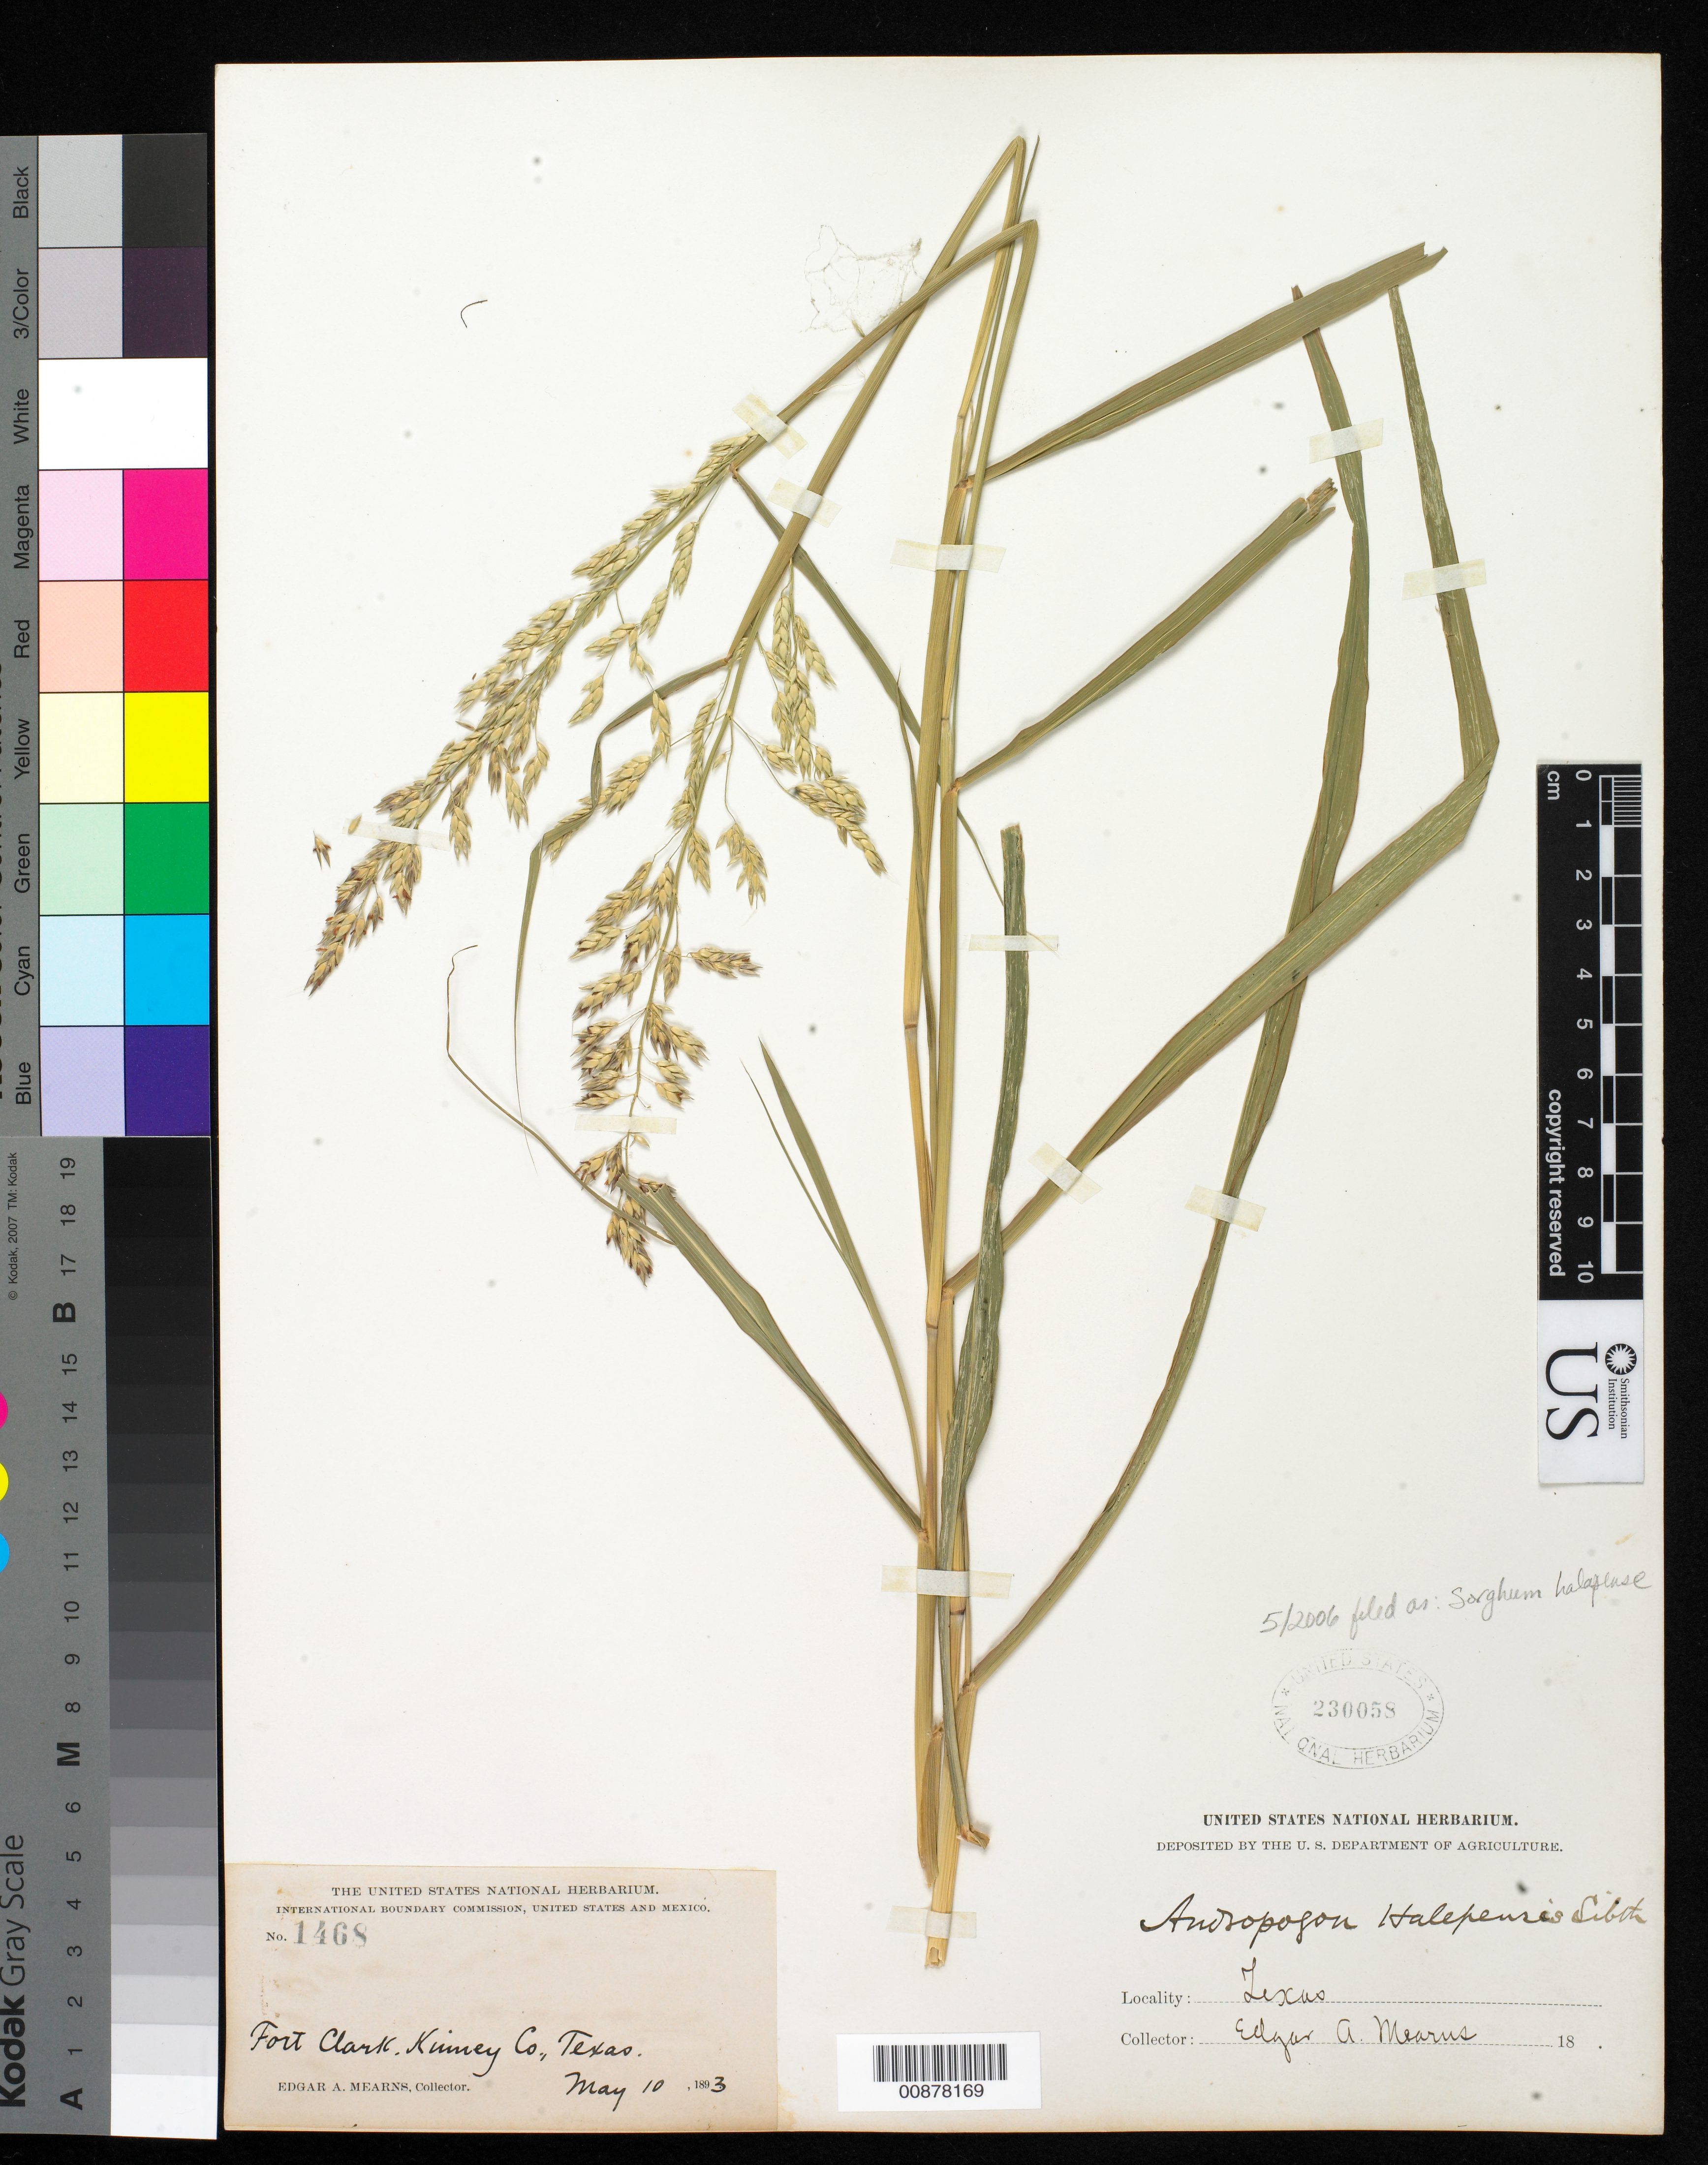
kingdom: Plantae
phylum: Tracheophyta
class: Liliopsida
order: Poales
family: Poaceae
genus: Sorghum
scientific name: Sorghum halepense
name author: (L.) Pers.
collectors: E. A. Mearns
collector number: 1468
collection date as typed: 10 May 1893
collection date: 1893-05-10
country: United States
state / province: Texas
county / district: Kinney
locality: Fort Clark, Kinney County, Texas.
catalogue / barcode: US 230058